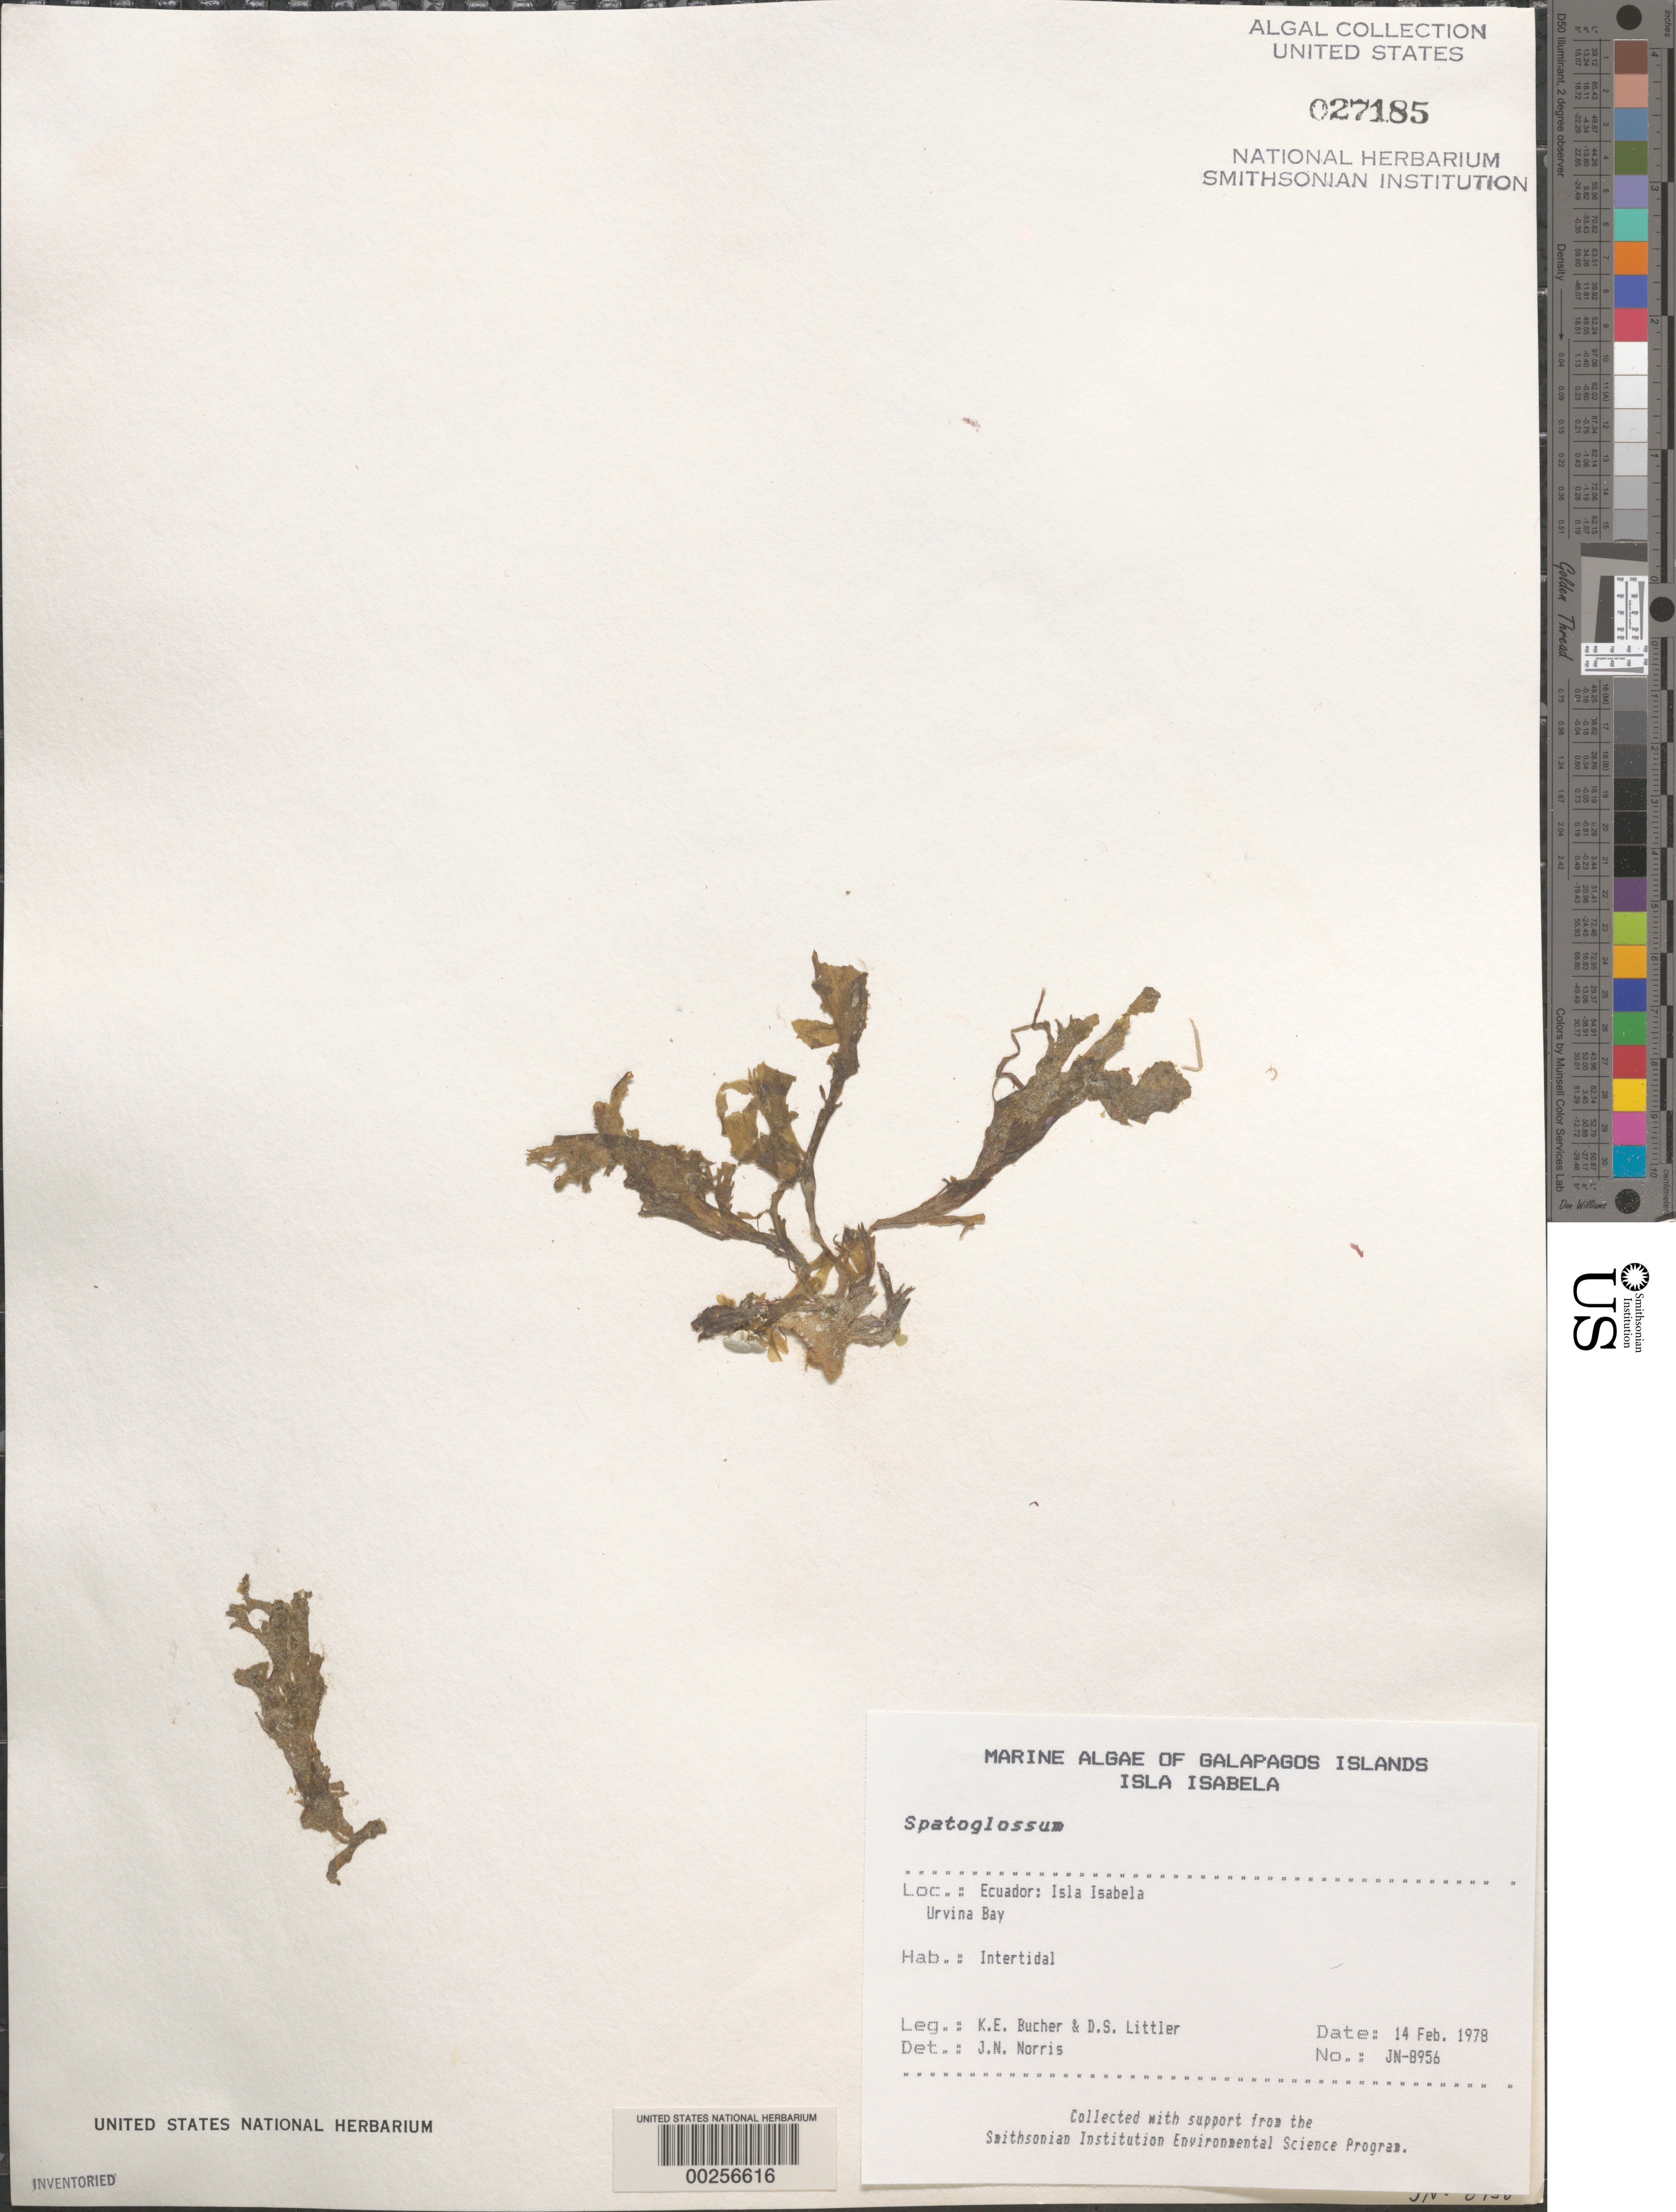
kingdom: Chromista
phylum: Ochrophyta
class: Phaeophyceae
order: Dictyotales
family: Dictyotaceae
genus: Spatoglossum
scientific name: Spatoglossum sp.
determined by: Norris, James N.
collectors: K. E. Bucher & M. M. Littler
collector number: Jn-8956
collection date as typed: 14 Feb 1978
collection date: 1978-02-14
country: Ecuador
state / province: Colón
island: Isabela [Albemarle]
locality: Urvina Bay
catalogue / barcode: US 27185